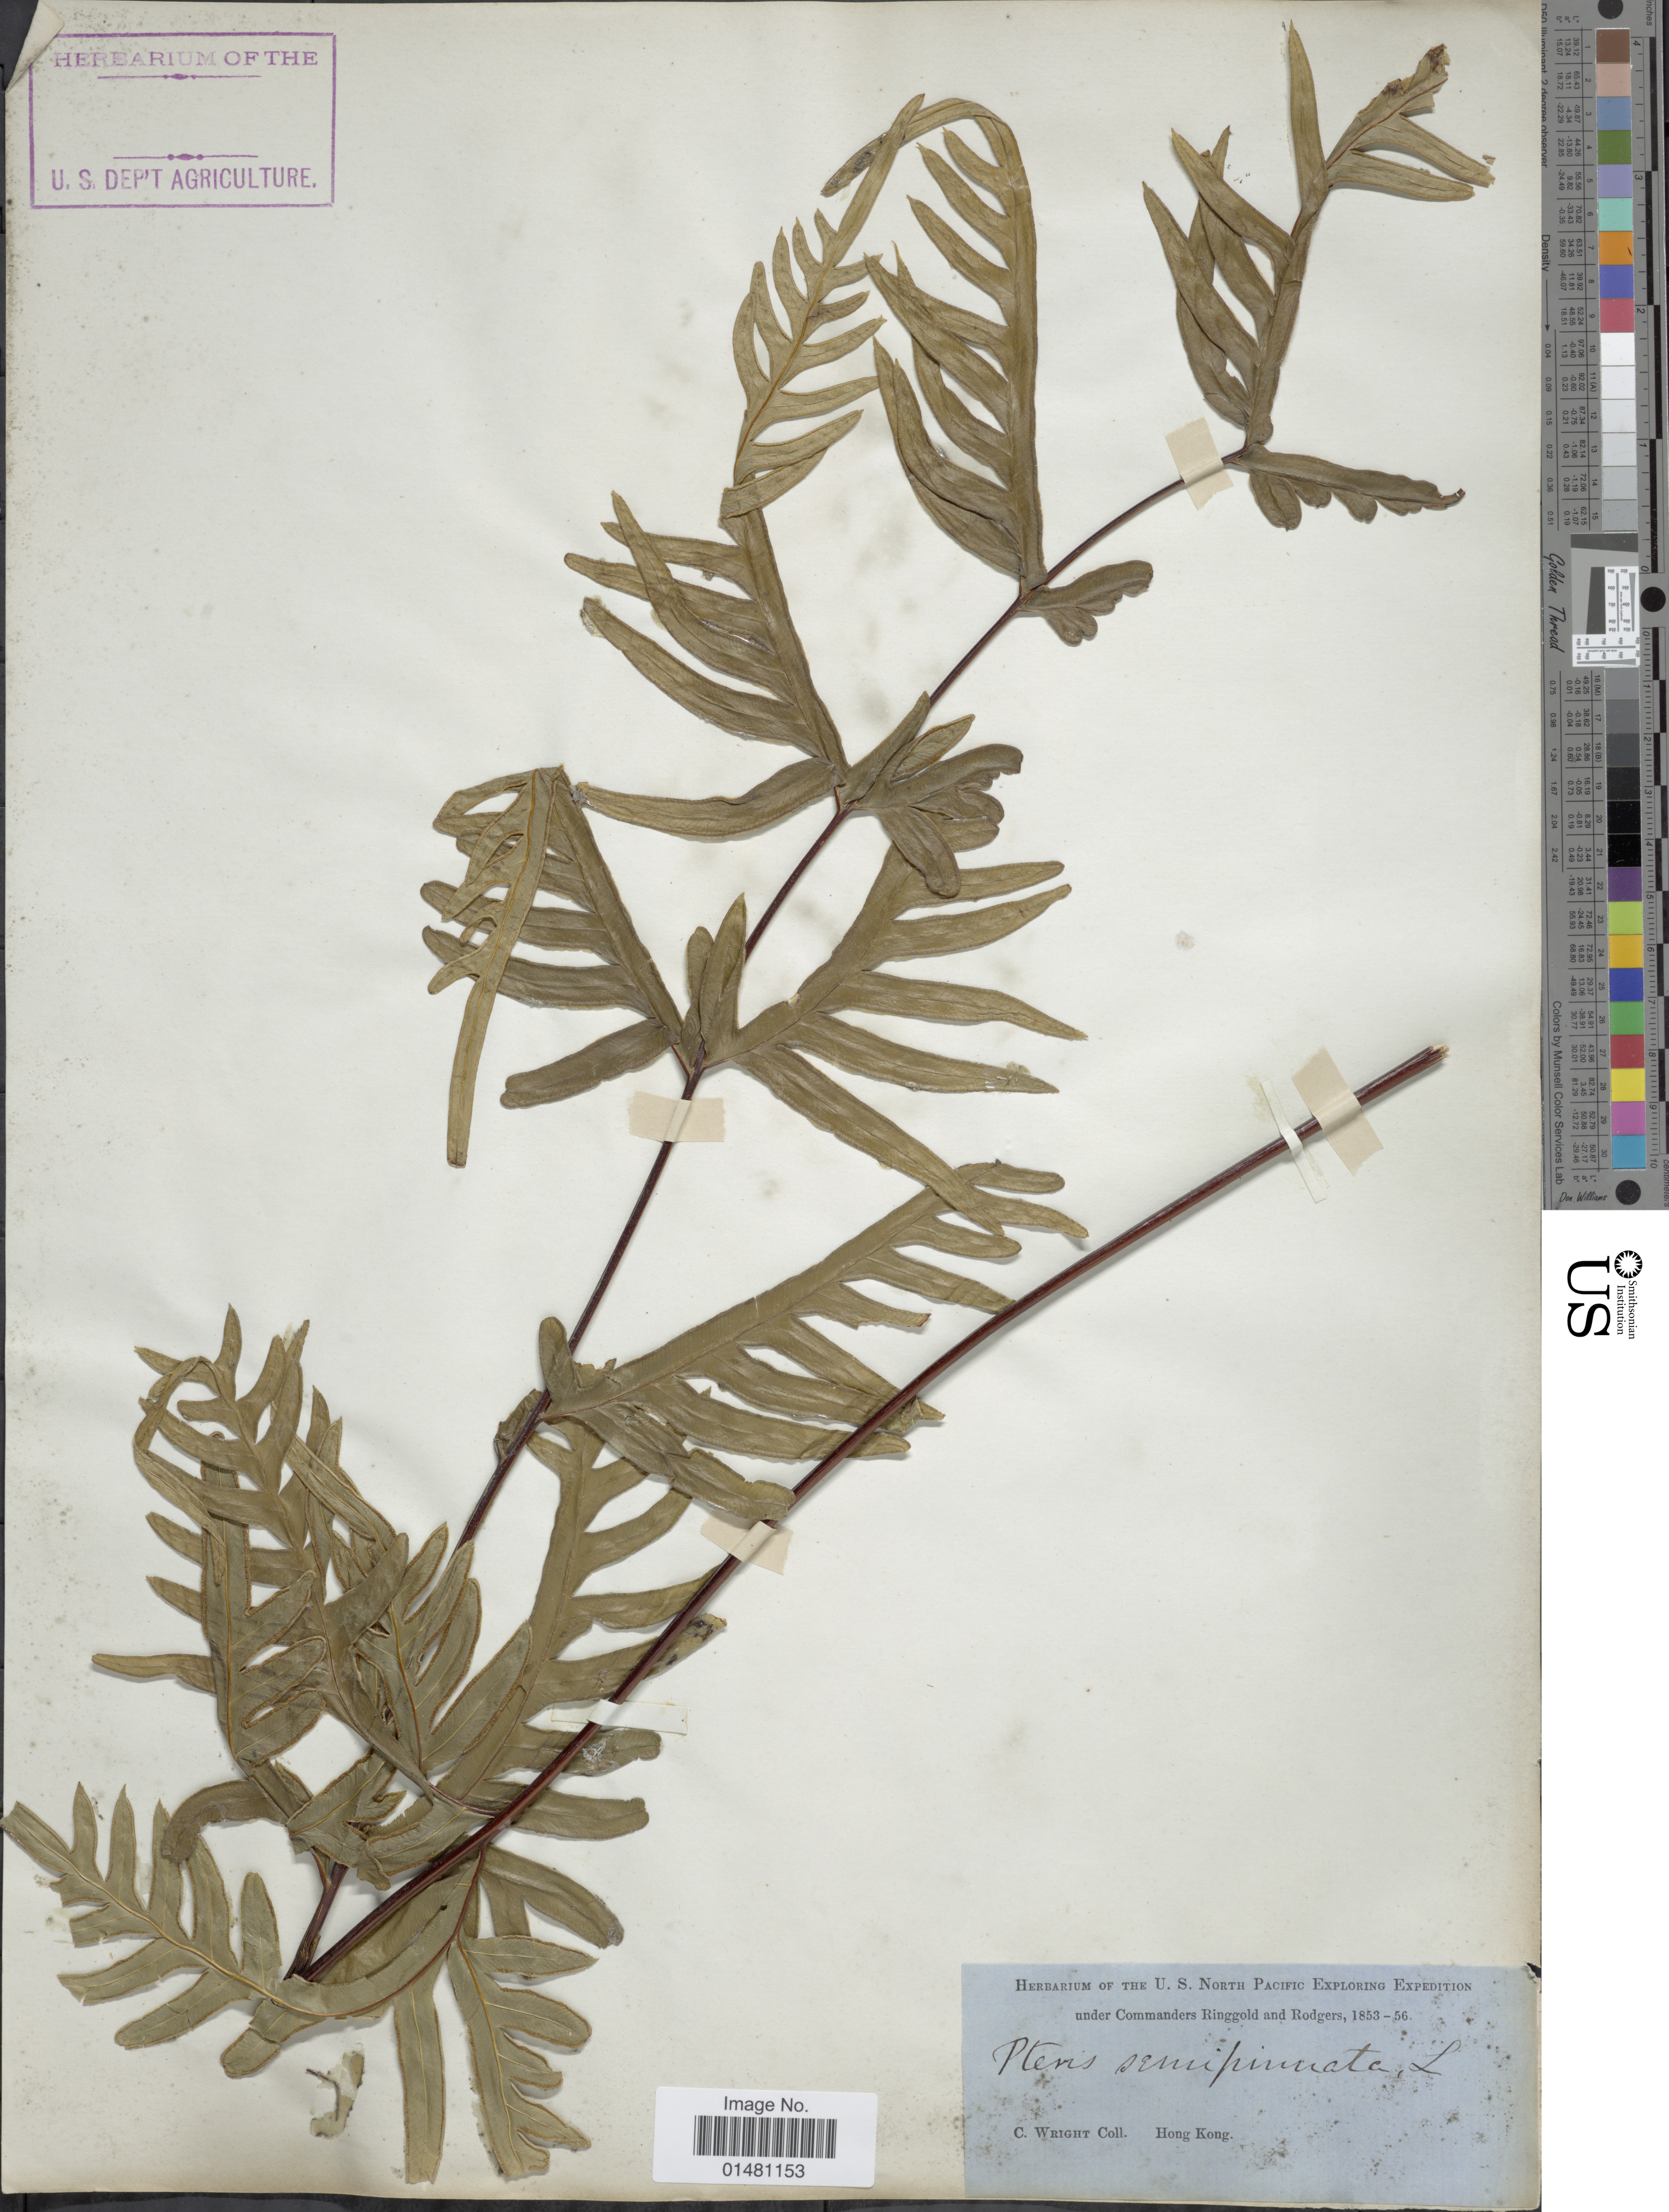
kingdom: Plantae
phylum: Tracheophyta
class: Polypodiopsida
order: Polypodiales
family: Pteridaceae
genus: Pteris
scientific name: Pteris semipinnata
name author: L.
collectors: C. Wright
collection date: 1853/1856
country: China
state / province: Hong Kong